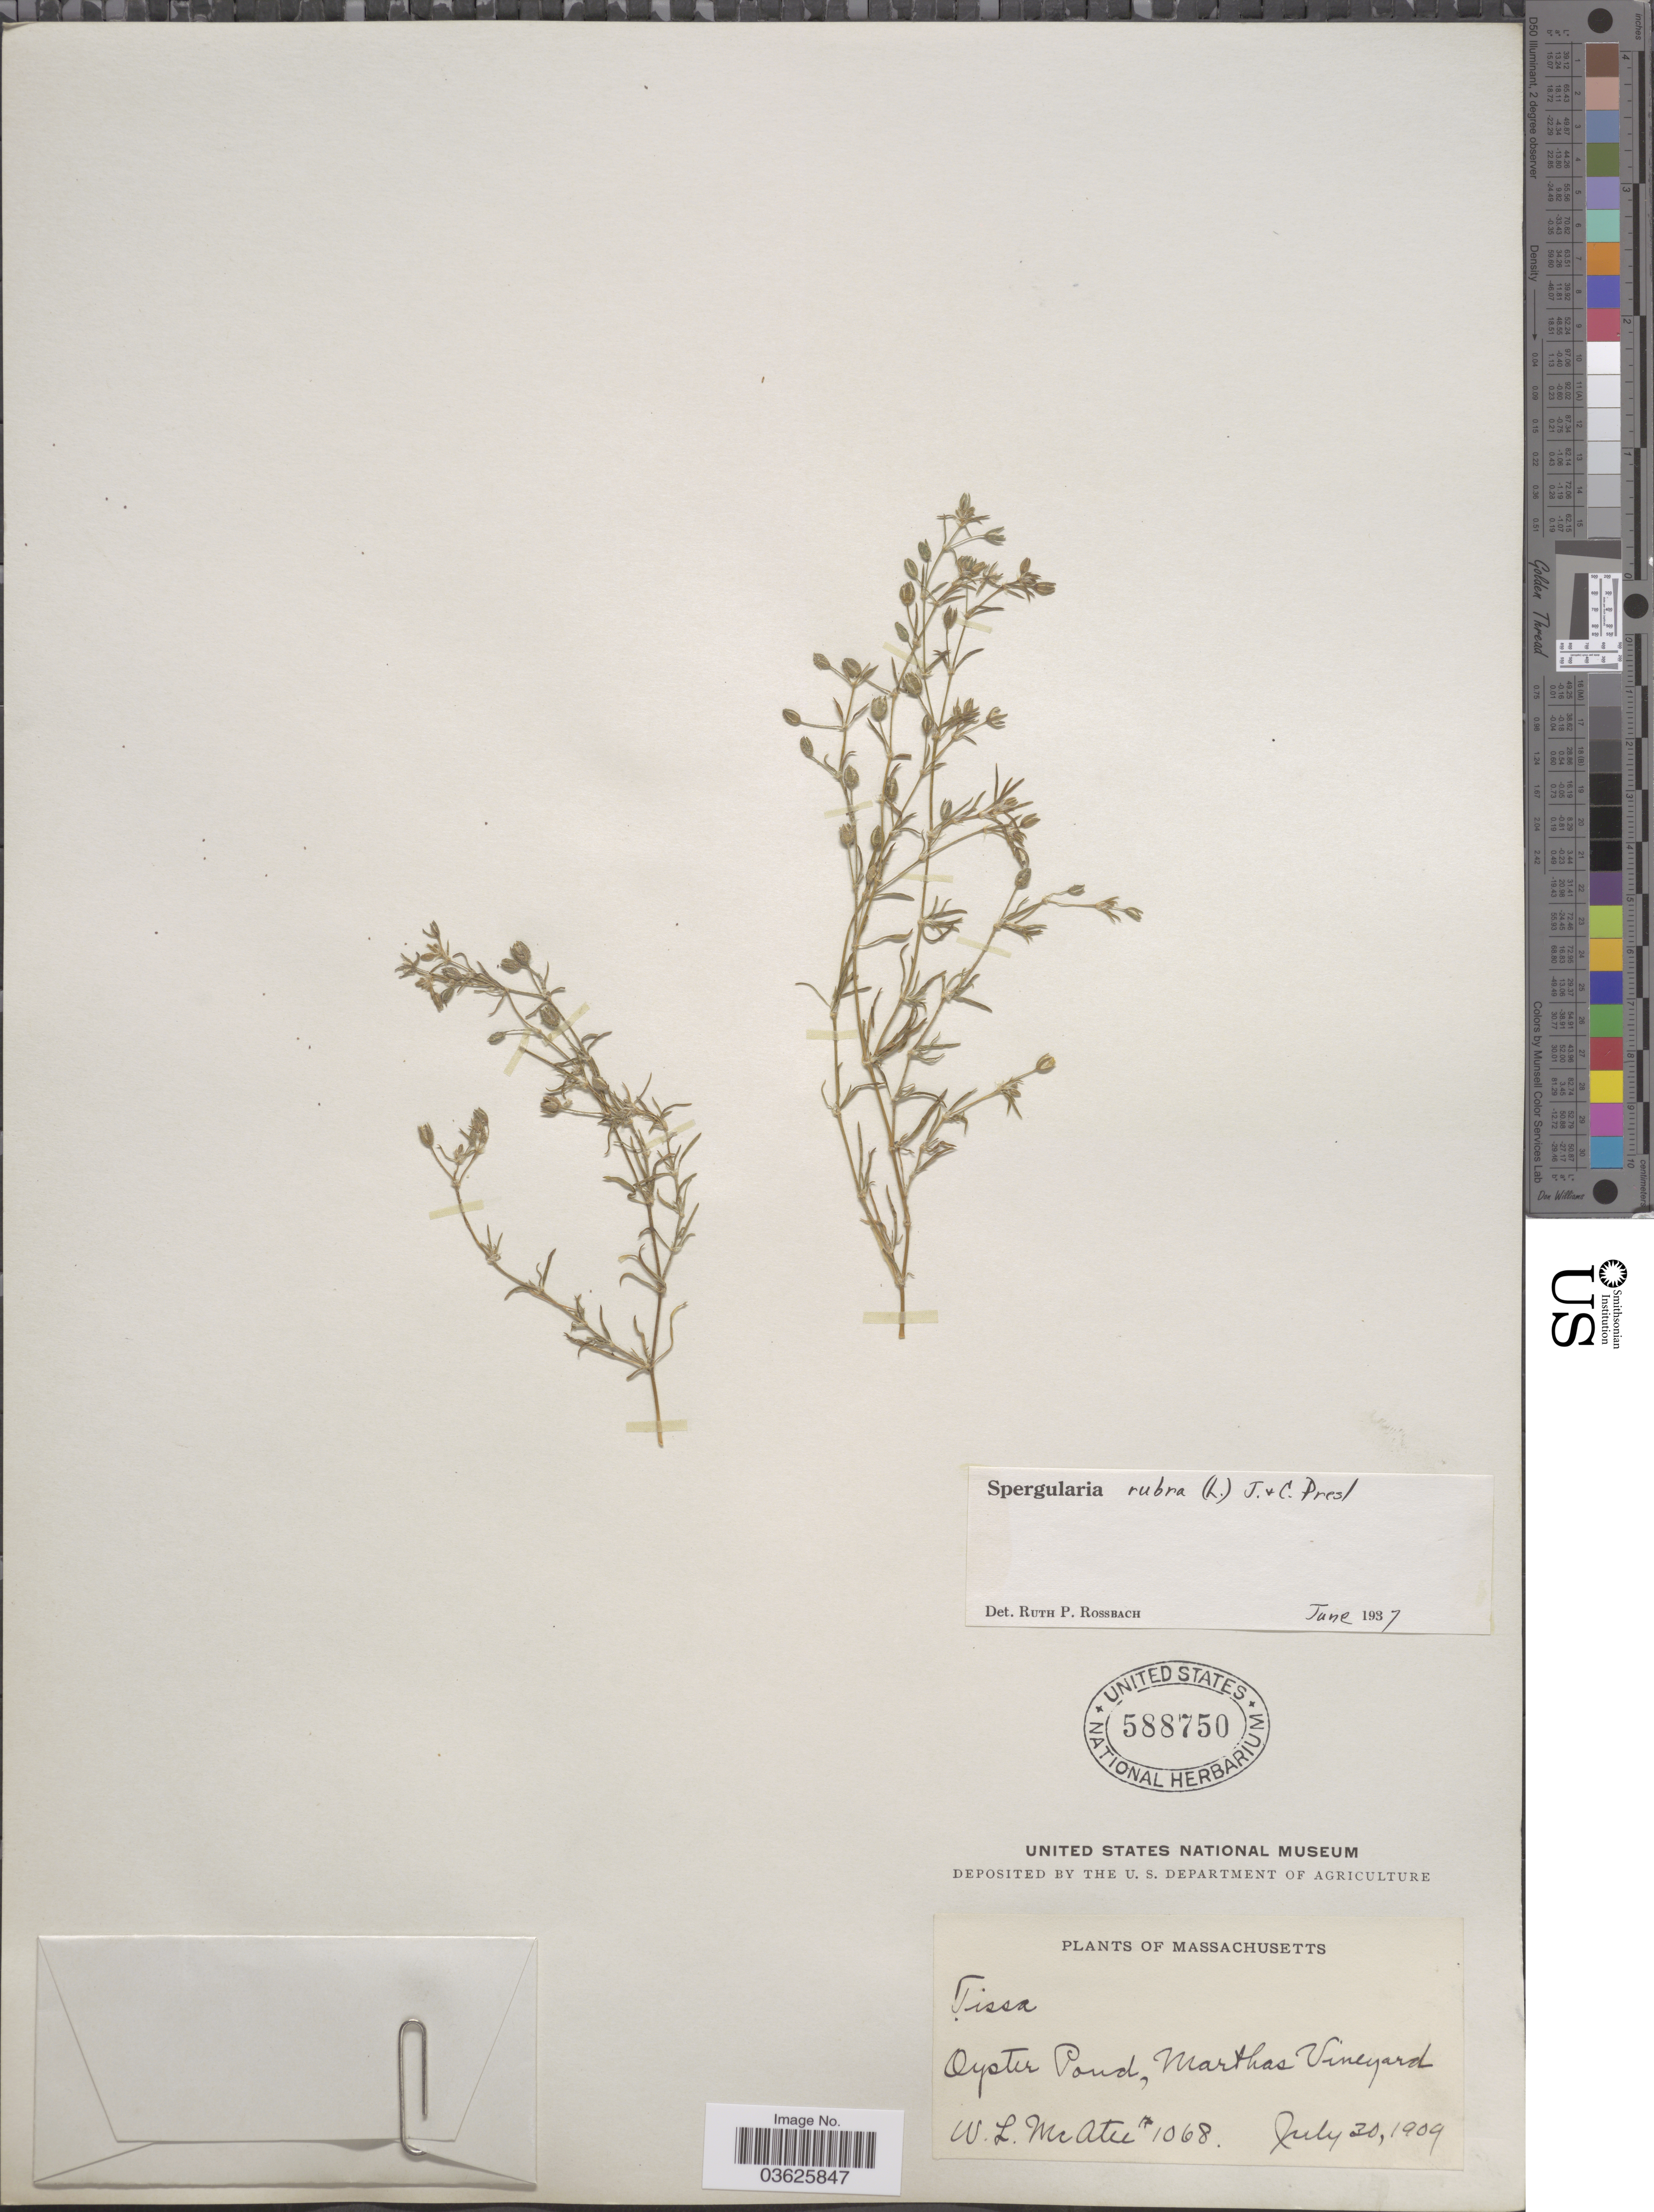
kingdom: Plantae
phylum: Tracheophyta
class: Magnoliopsida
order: Caryophyllales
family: Caryophyllaceae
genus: Spergularia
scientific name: Spergularia rubra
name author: (L.) J. Presl & C. Presl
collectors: W. McAtee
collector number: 1068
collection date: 1909-07-30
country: United States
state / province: Massachusetts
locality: Oyster Pond, Marthas Vineyard.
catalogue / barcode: US 588750